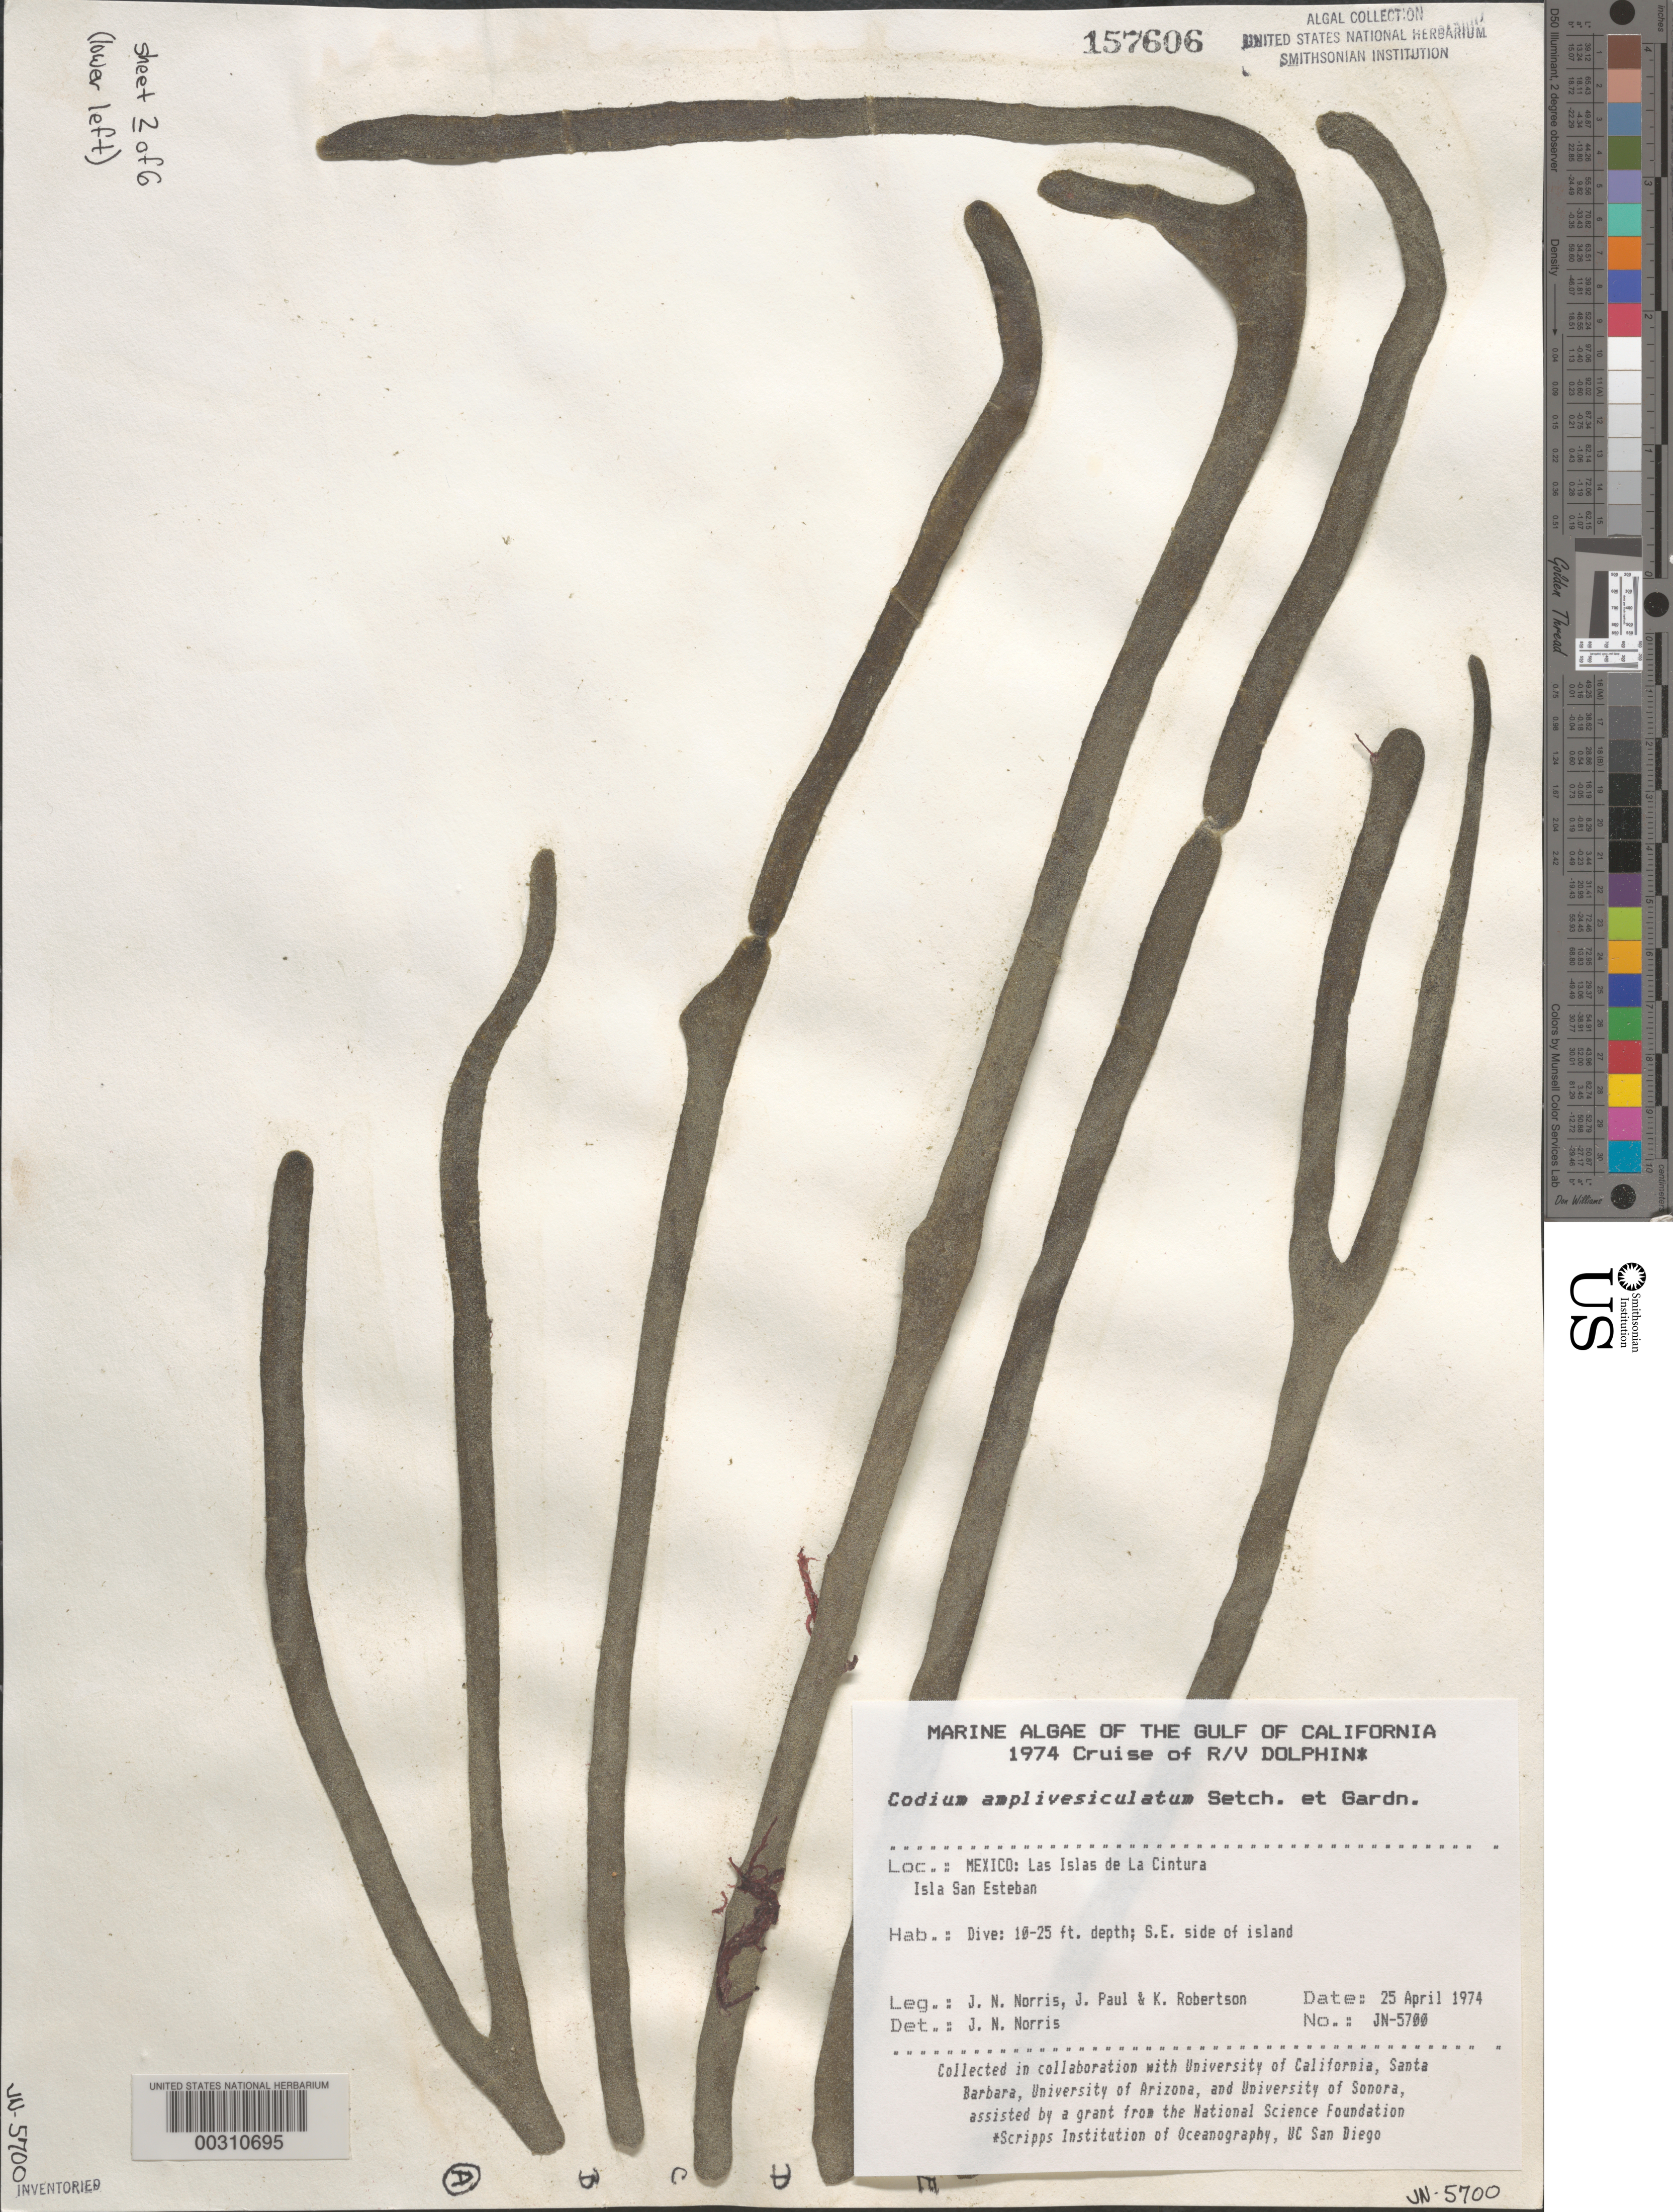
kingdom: Plantae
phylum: Chlorophyta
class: Ulvophyceae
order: Bryopsidales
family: Codiaceae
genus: Codium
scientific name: Codium amplivesiculatum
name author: Setch. & N.L. Gardner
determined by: Norris, James N.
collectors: J. N. Norris, J. Paul & K. Robertson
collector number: JN-5700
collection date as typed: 25 Apr 1974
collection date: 1974-04-25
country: Mexico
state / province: Baja California Norte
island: Isla San Esteban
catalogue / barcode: US 157606